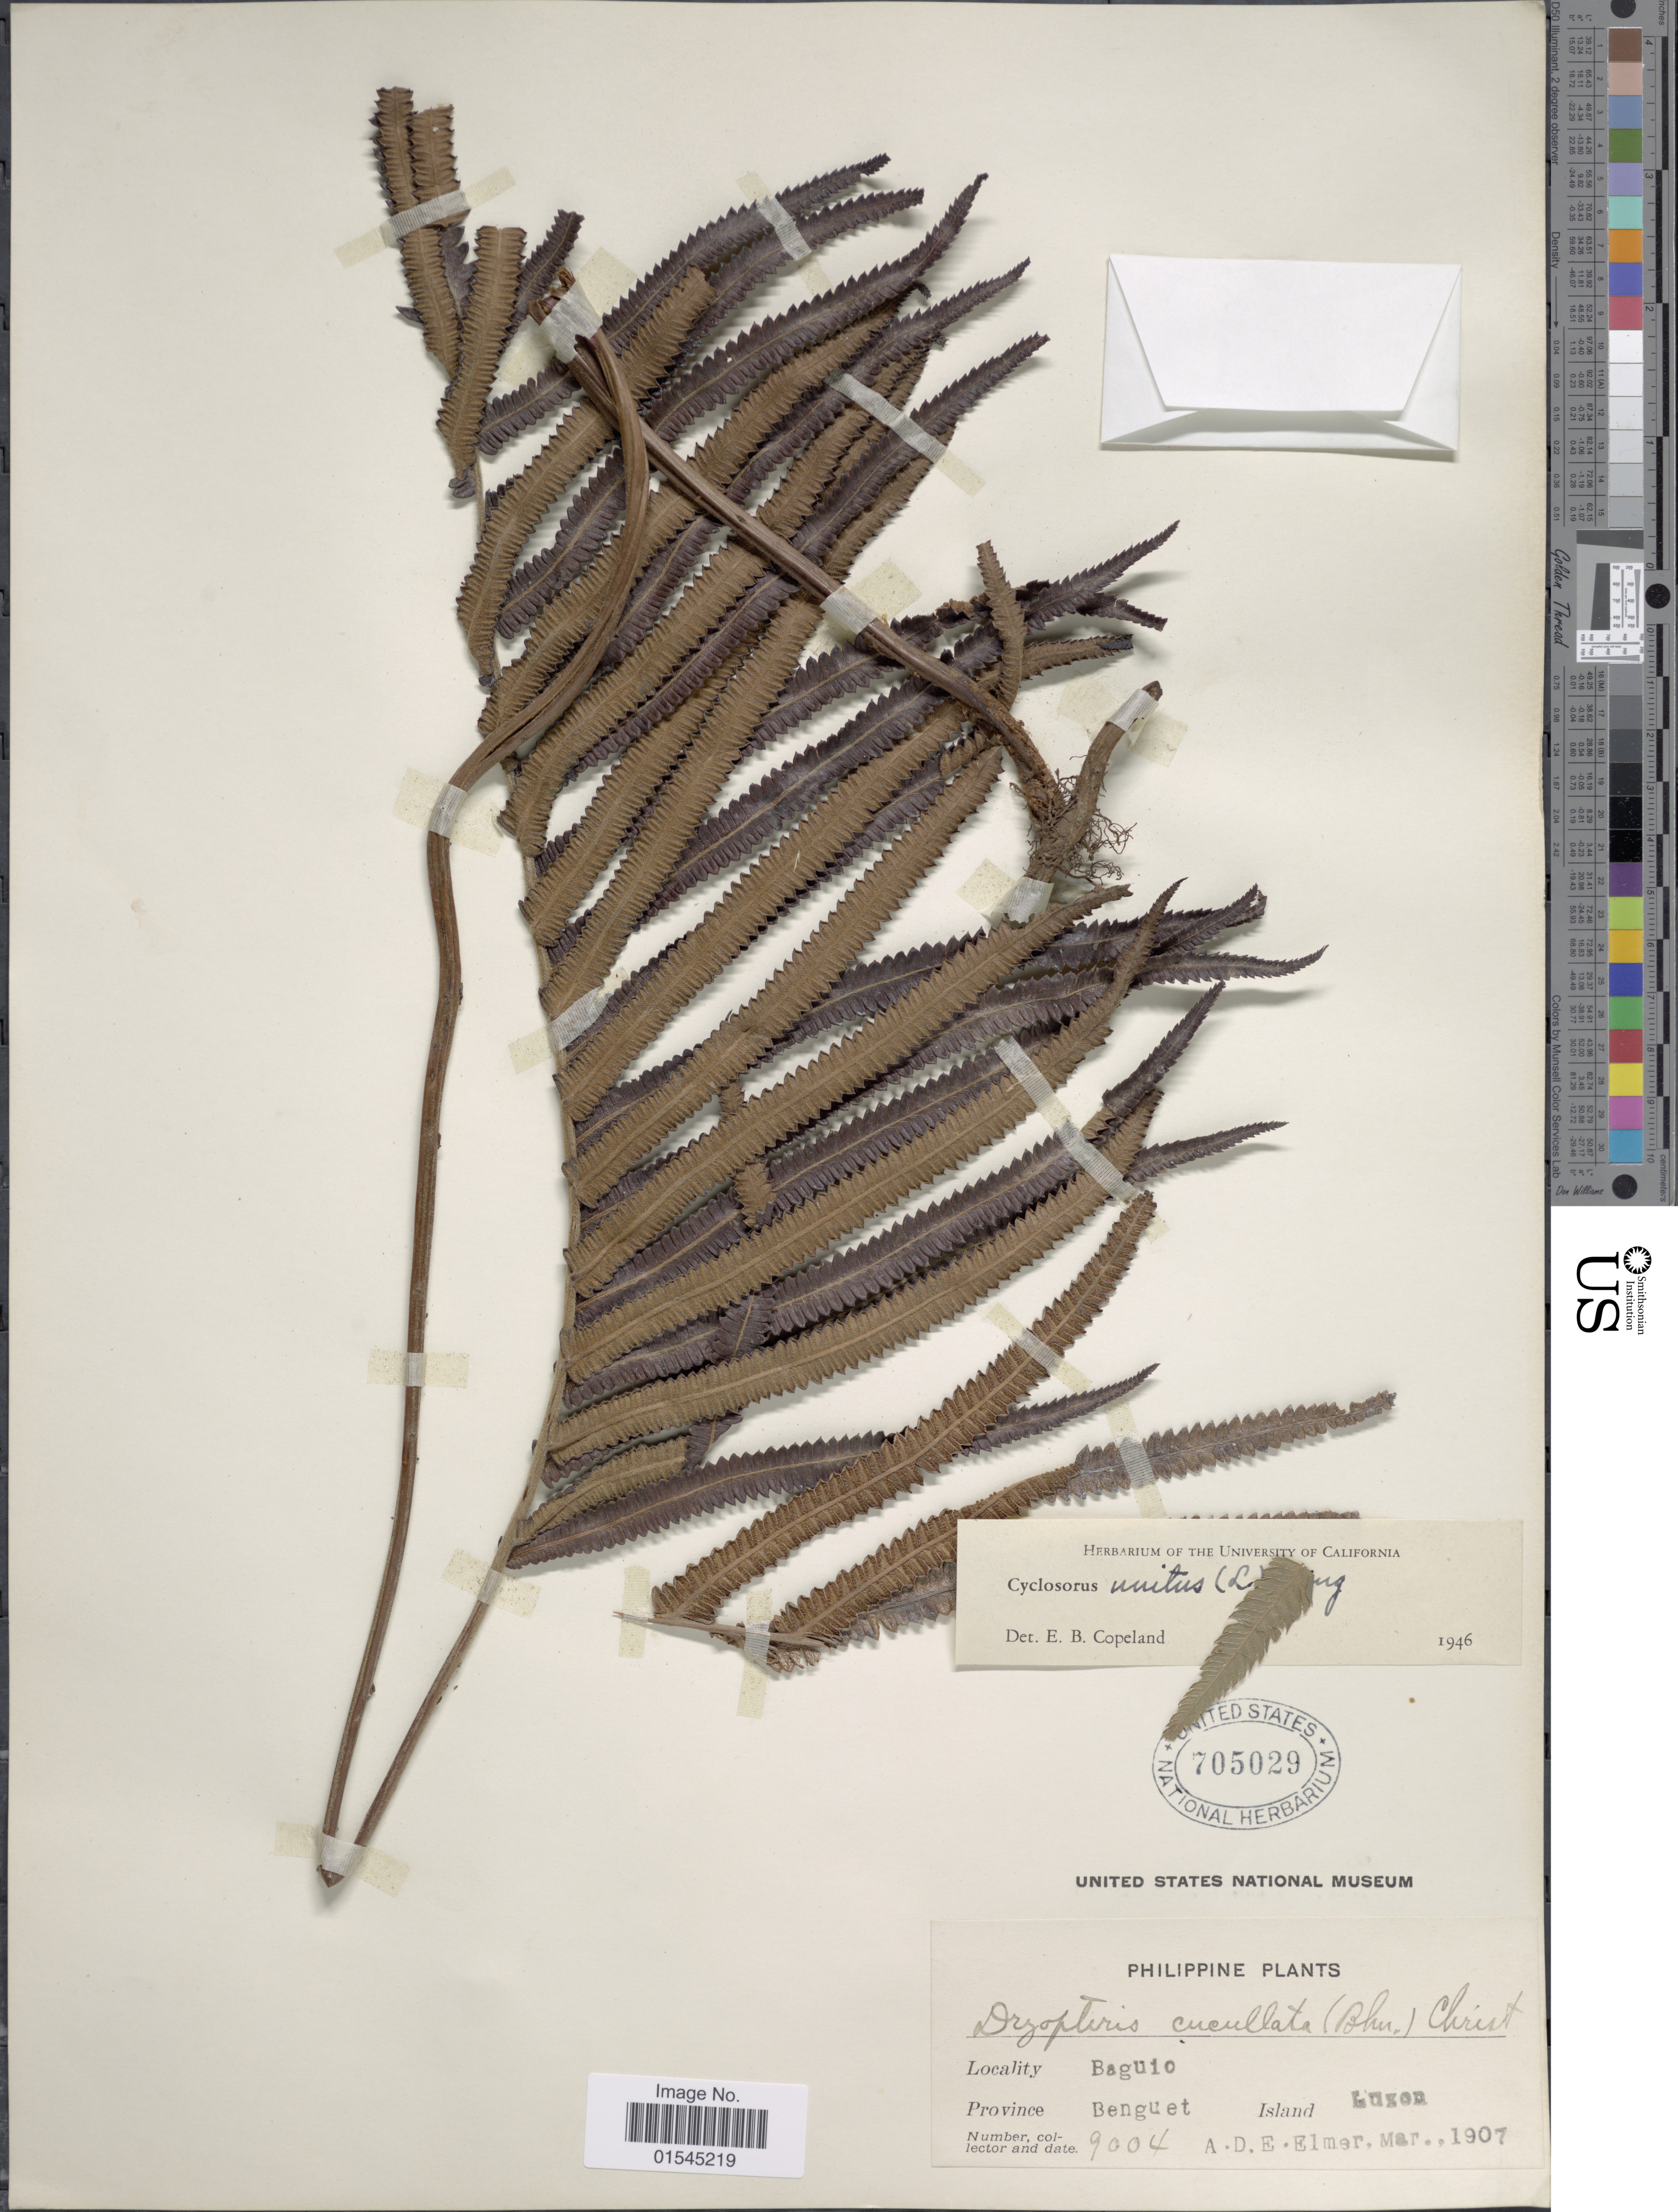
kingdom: Plantae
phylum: Tracheophyta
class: Polypodiopsida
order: Polypodiales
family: Thelypteridaceae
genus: Sphaerostephanos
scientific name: Sphaerostephanos unitus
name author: (L.) Holttum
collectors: A. D. E. Elmer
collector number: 9004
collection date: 1907-03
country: Philippines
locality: Baguio, Benguet Island, Luzon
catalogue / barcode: US 705029